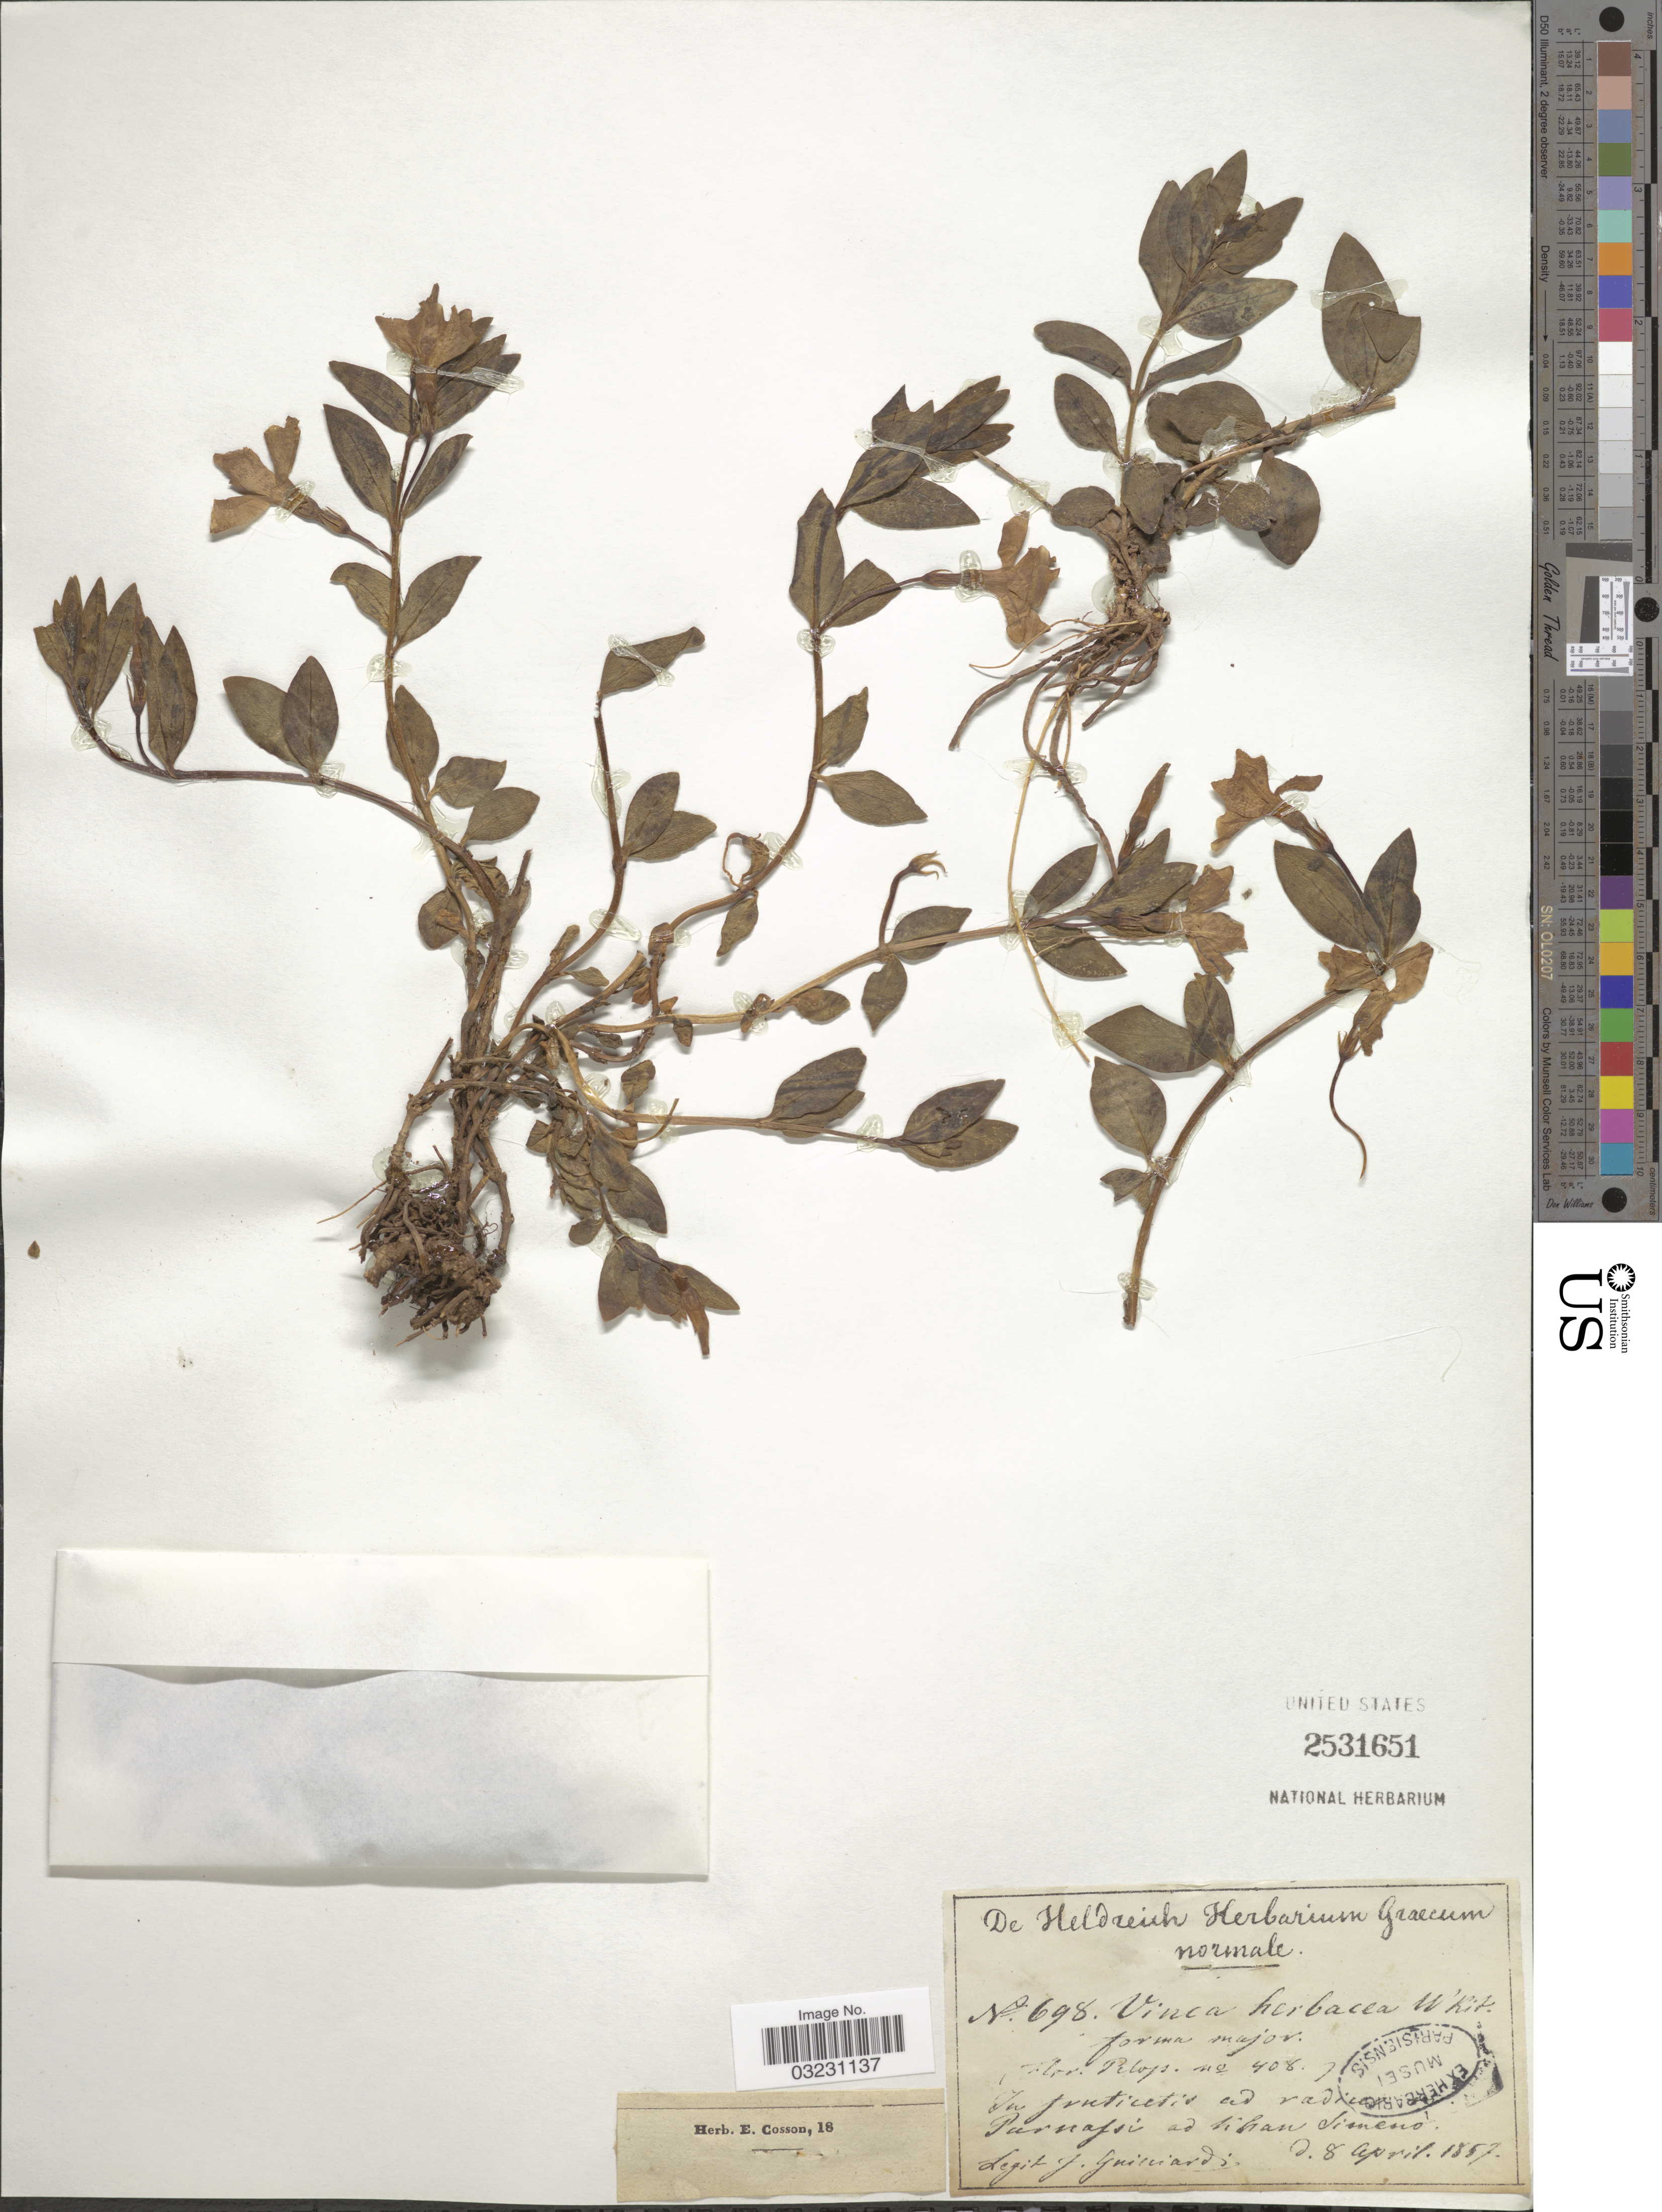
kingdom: Plantae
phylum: Tracheophyta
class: Magnoliopsida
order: Gentianales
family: Apocynaceae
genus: Vinca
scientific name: Vinca herbacea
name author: Waldst. & Kit.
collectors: J. Guicciardi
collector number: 698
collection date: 1857-04-08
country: Greece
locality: In fruticetis ad radioces Parnassi ad Liban Simeno. [interpreted]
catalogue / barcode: US 2531651